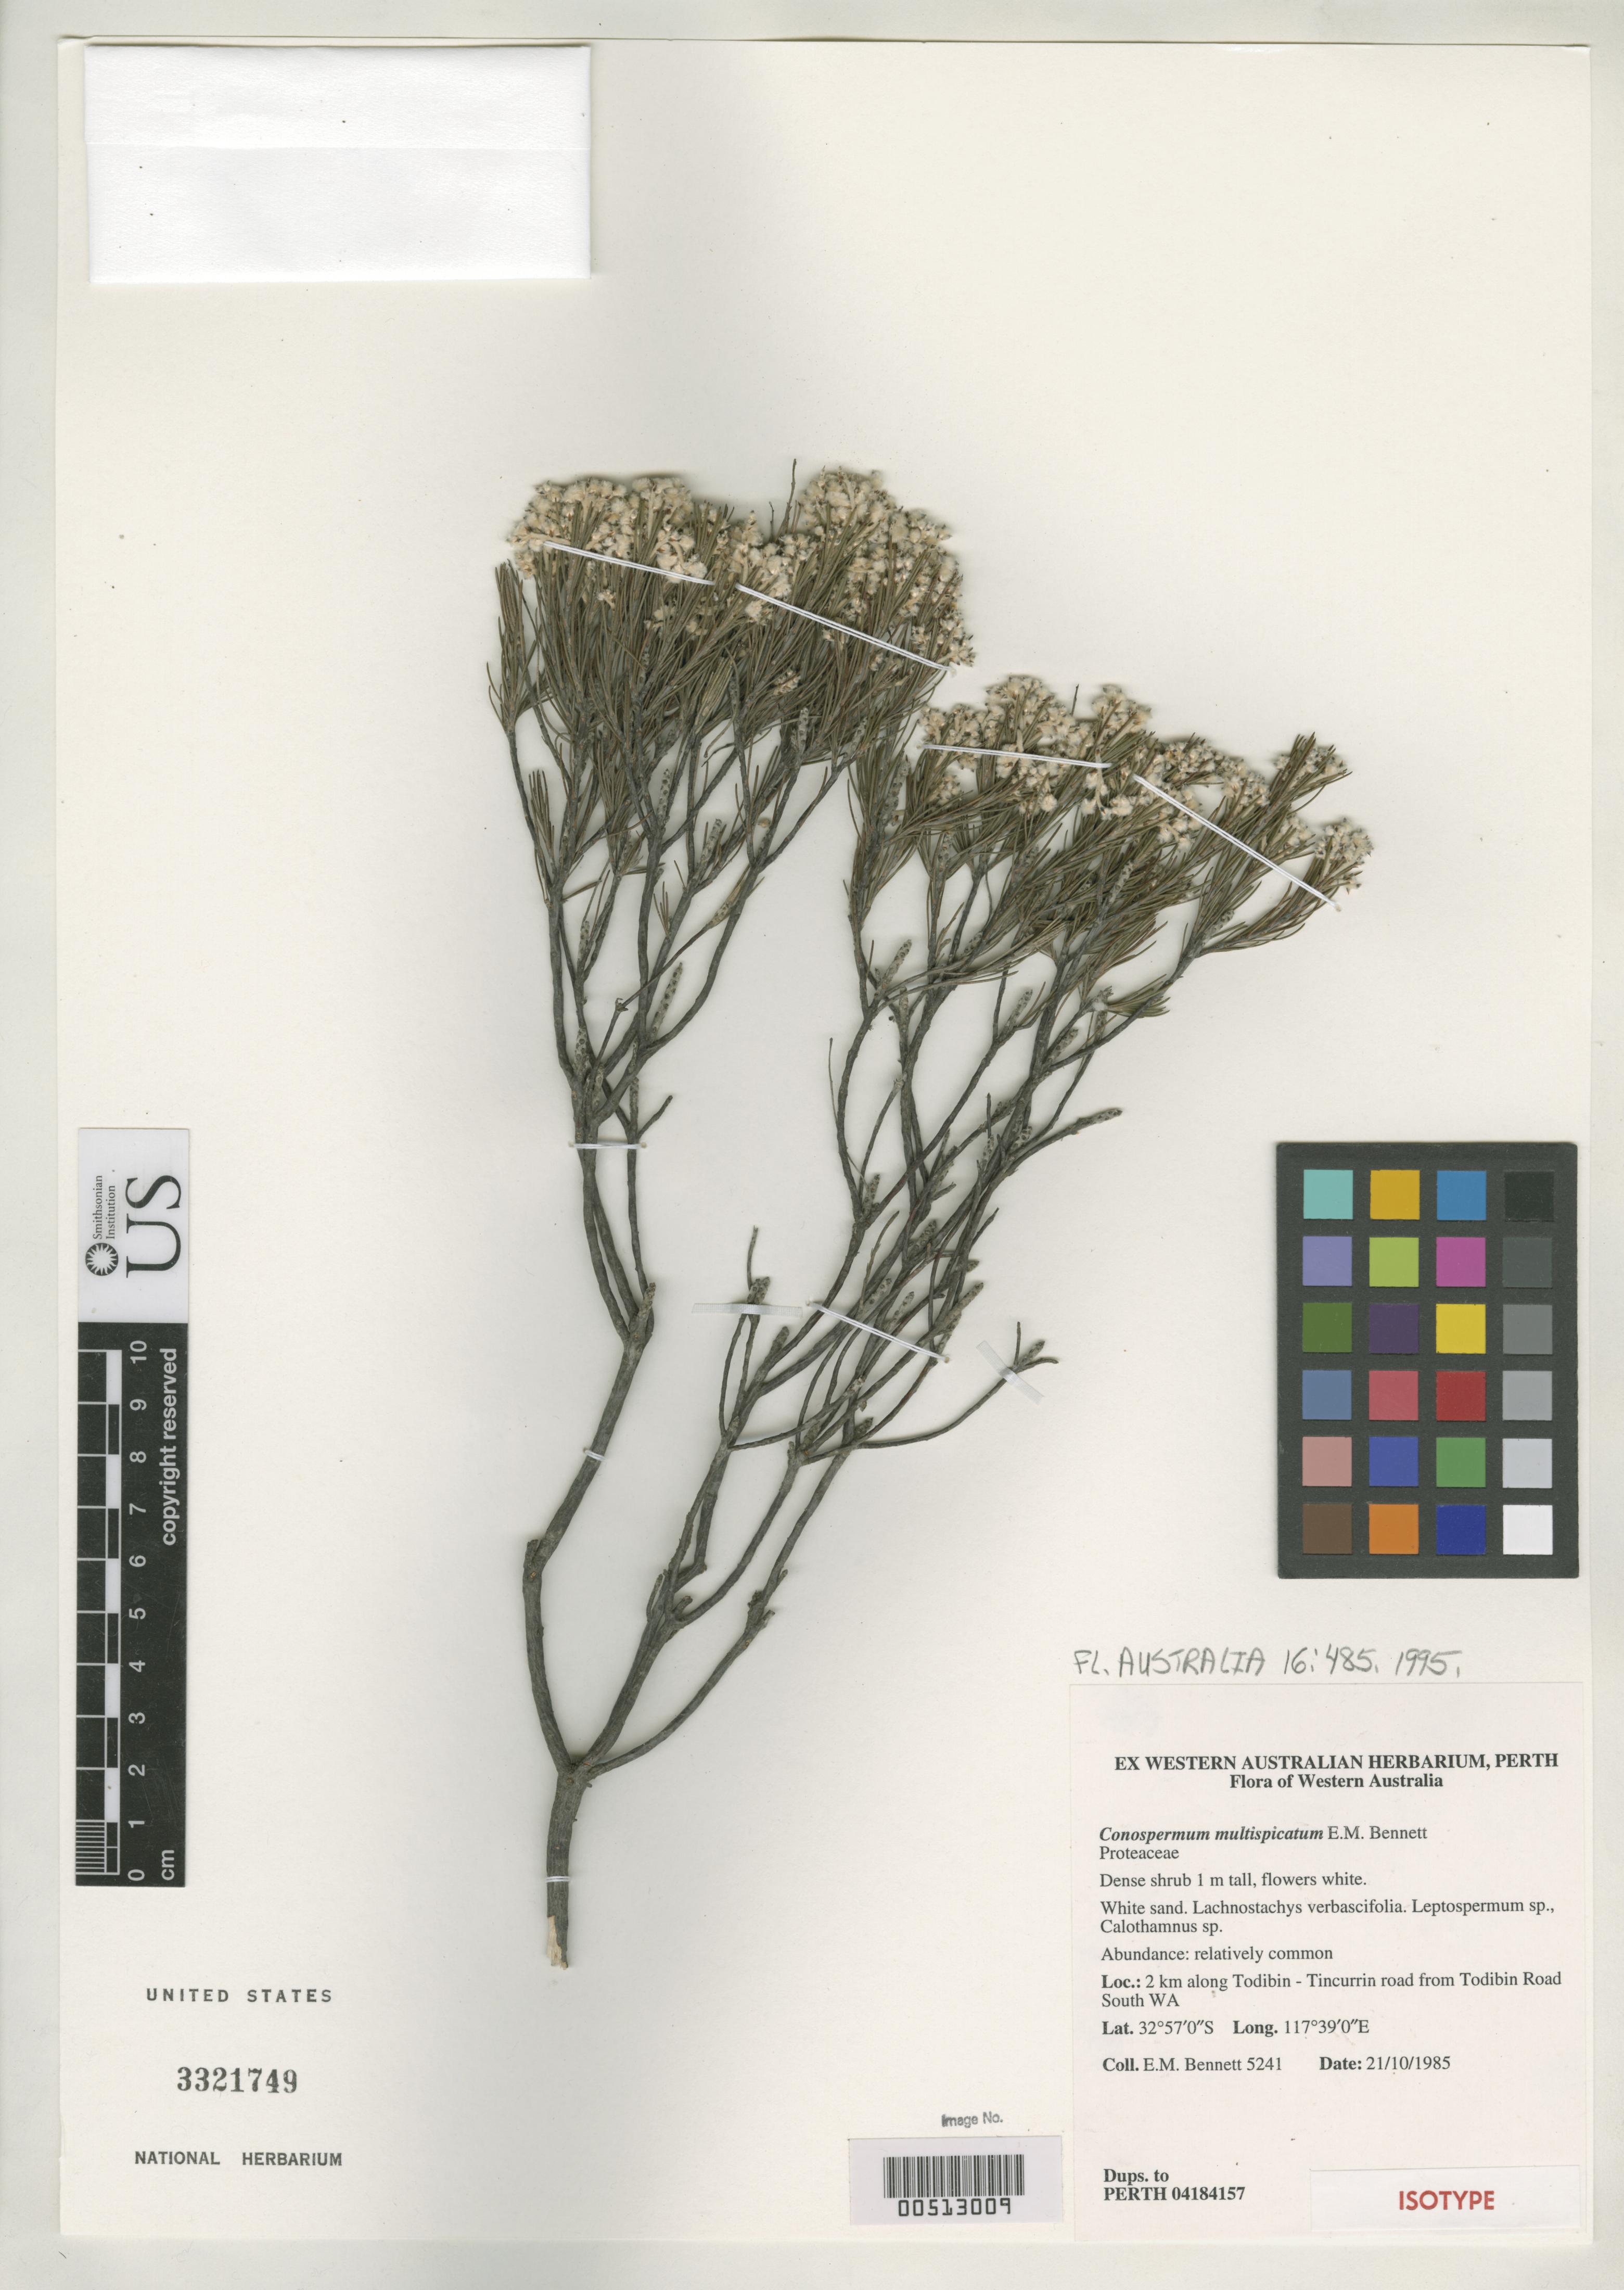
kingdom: Plantae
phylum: Tracheophyta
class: Magnoliopsida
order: Proteales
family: Proteaceae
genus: Conospermum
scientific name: Conospermum multispicatum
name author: E.M. Benn.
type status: Isotype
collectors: E. M. Bennett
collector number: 5241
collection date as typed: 21 Oct 1985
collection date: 1985-10-21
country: Australia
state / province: Western Australia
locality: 2 km along Toolibin - Tincurrin road from Toolibin road South.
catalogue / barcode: US 3321749